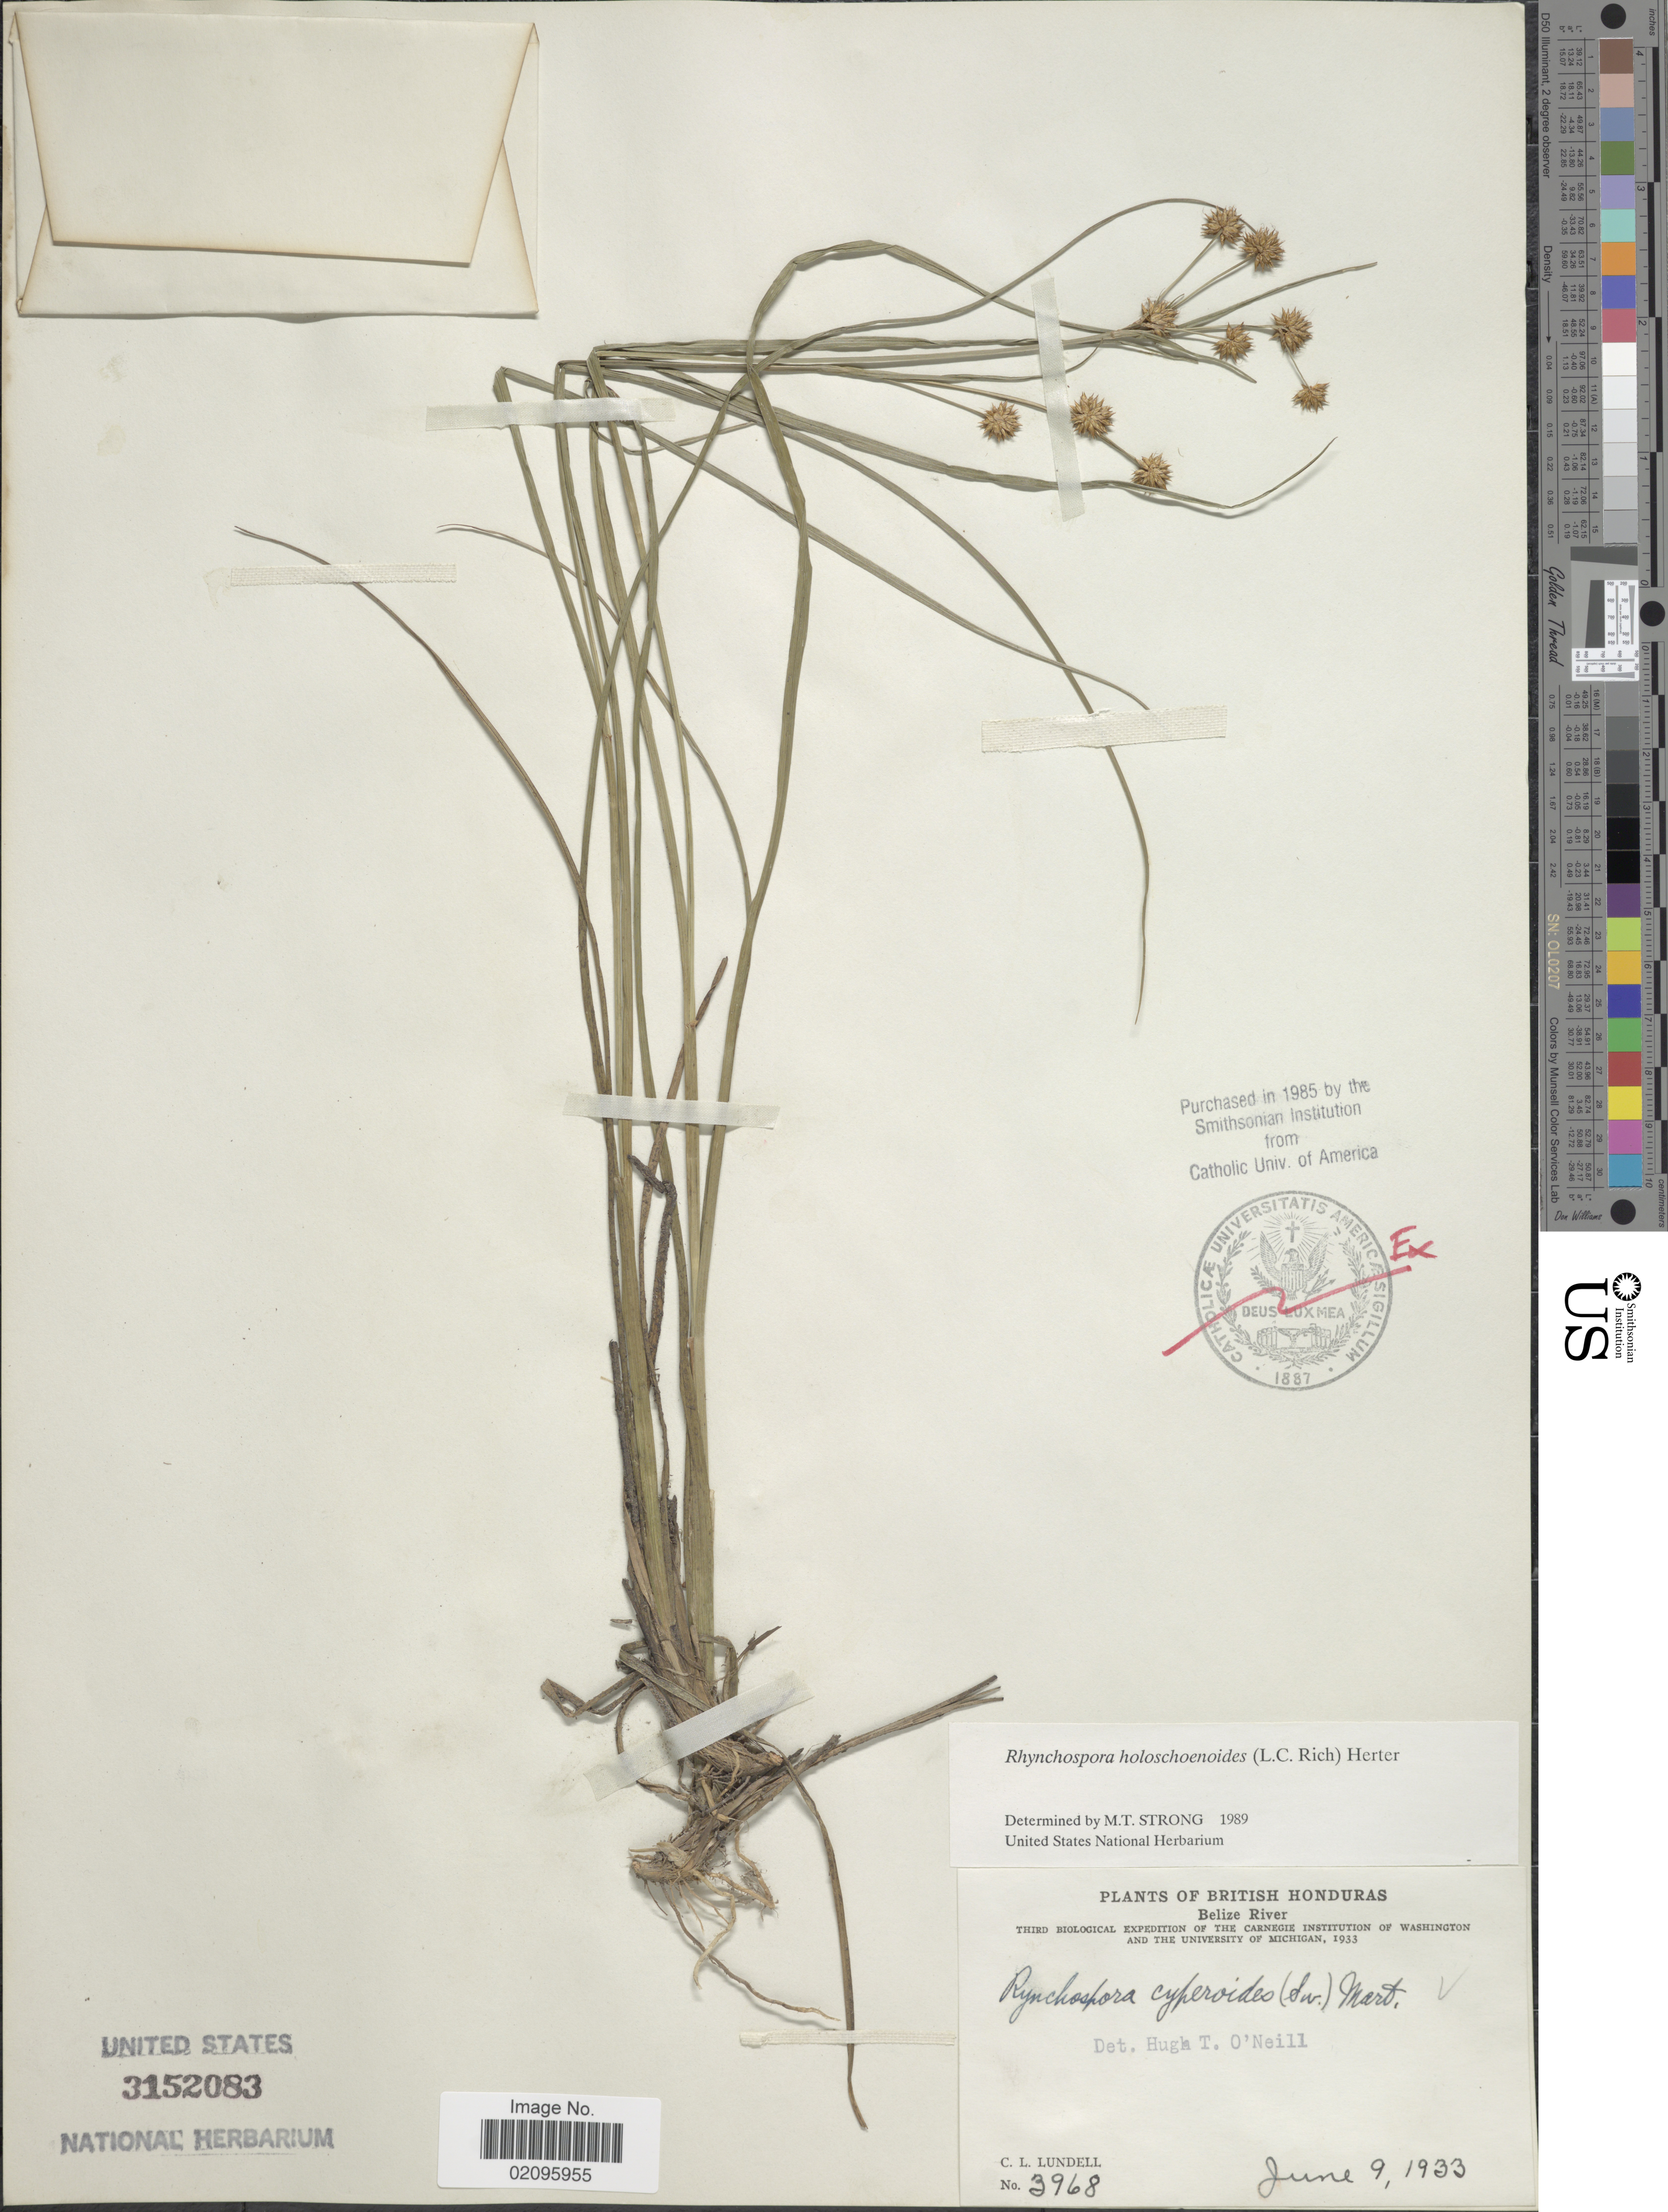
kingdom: Plantae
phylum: Tracheophyta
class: Liliopsida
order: Poales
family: Cyperaceae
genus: Rhynchospora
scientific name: Rhynchospora holoschoenoides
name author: (Rich.) Herter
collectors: C. L. Lundell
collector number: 3968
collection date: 1933-06-09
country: Belize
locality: British Honduras, Belize River.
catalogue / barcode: US 3152083